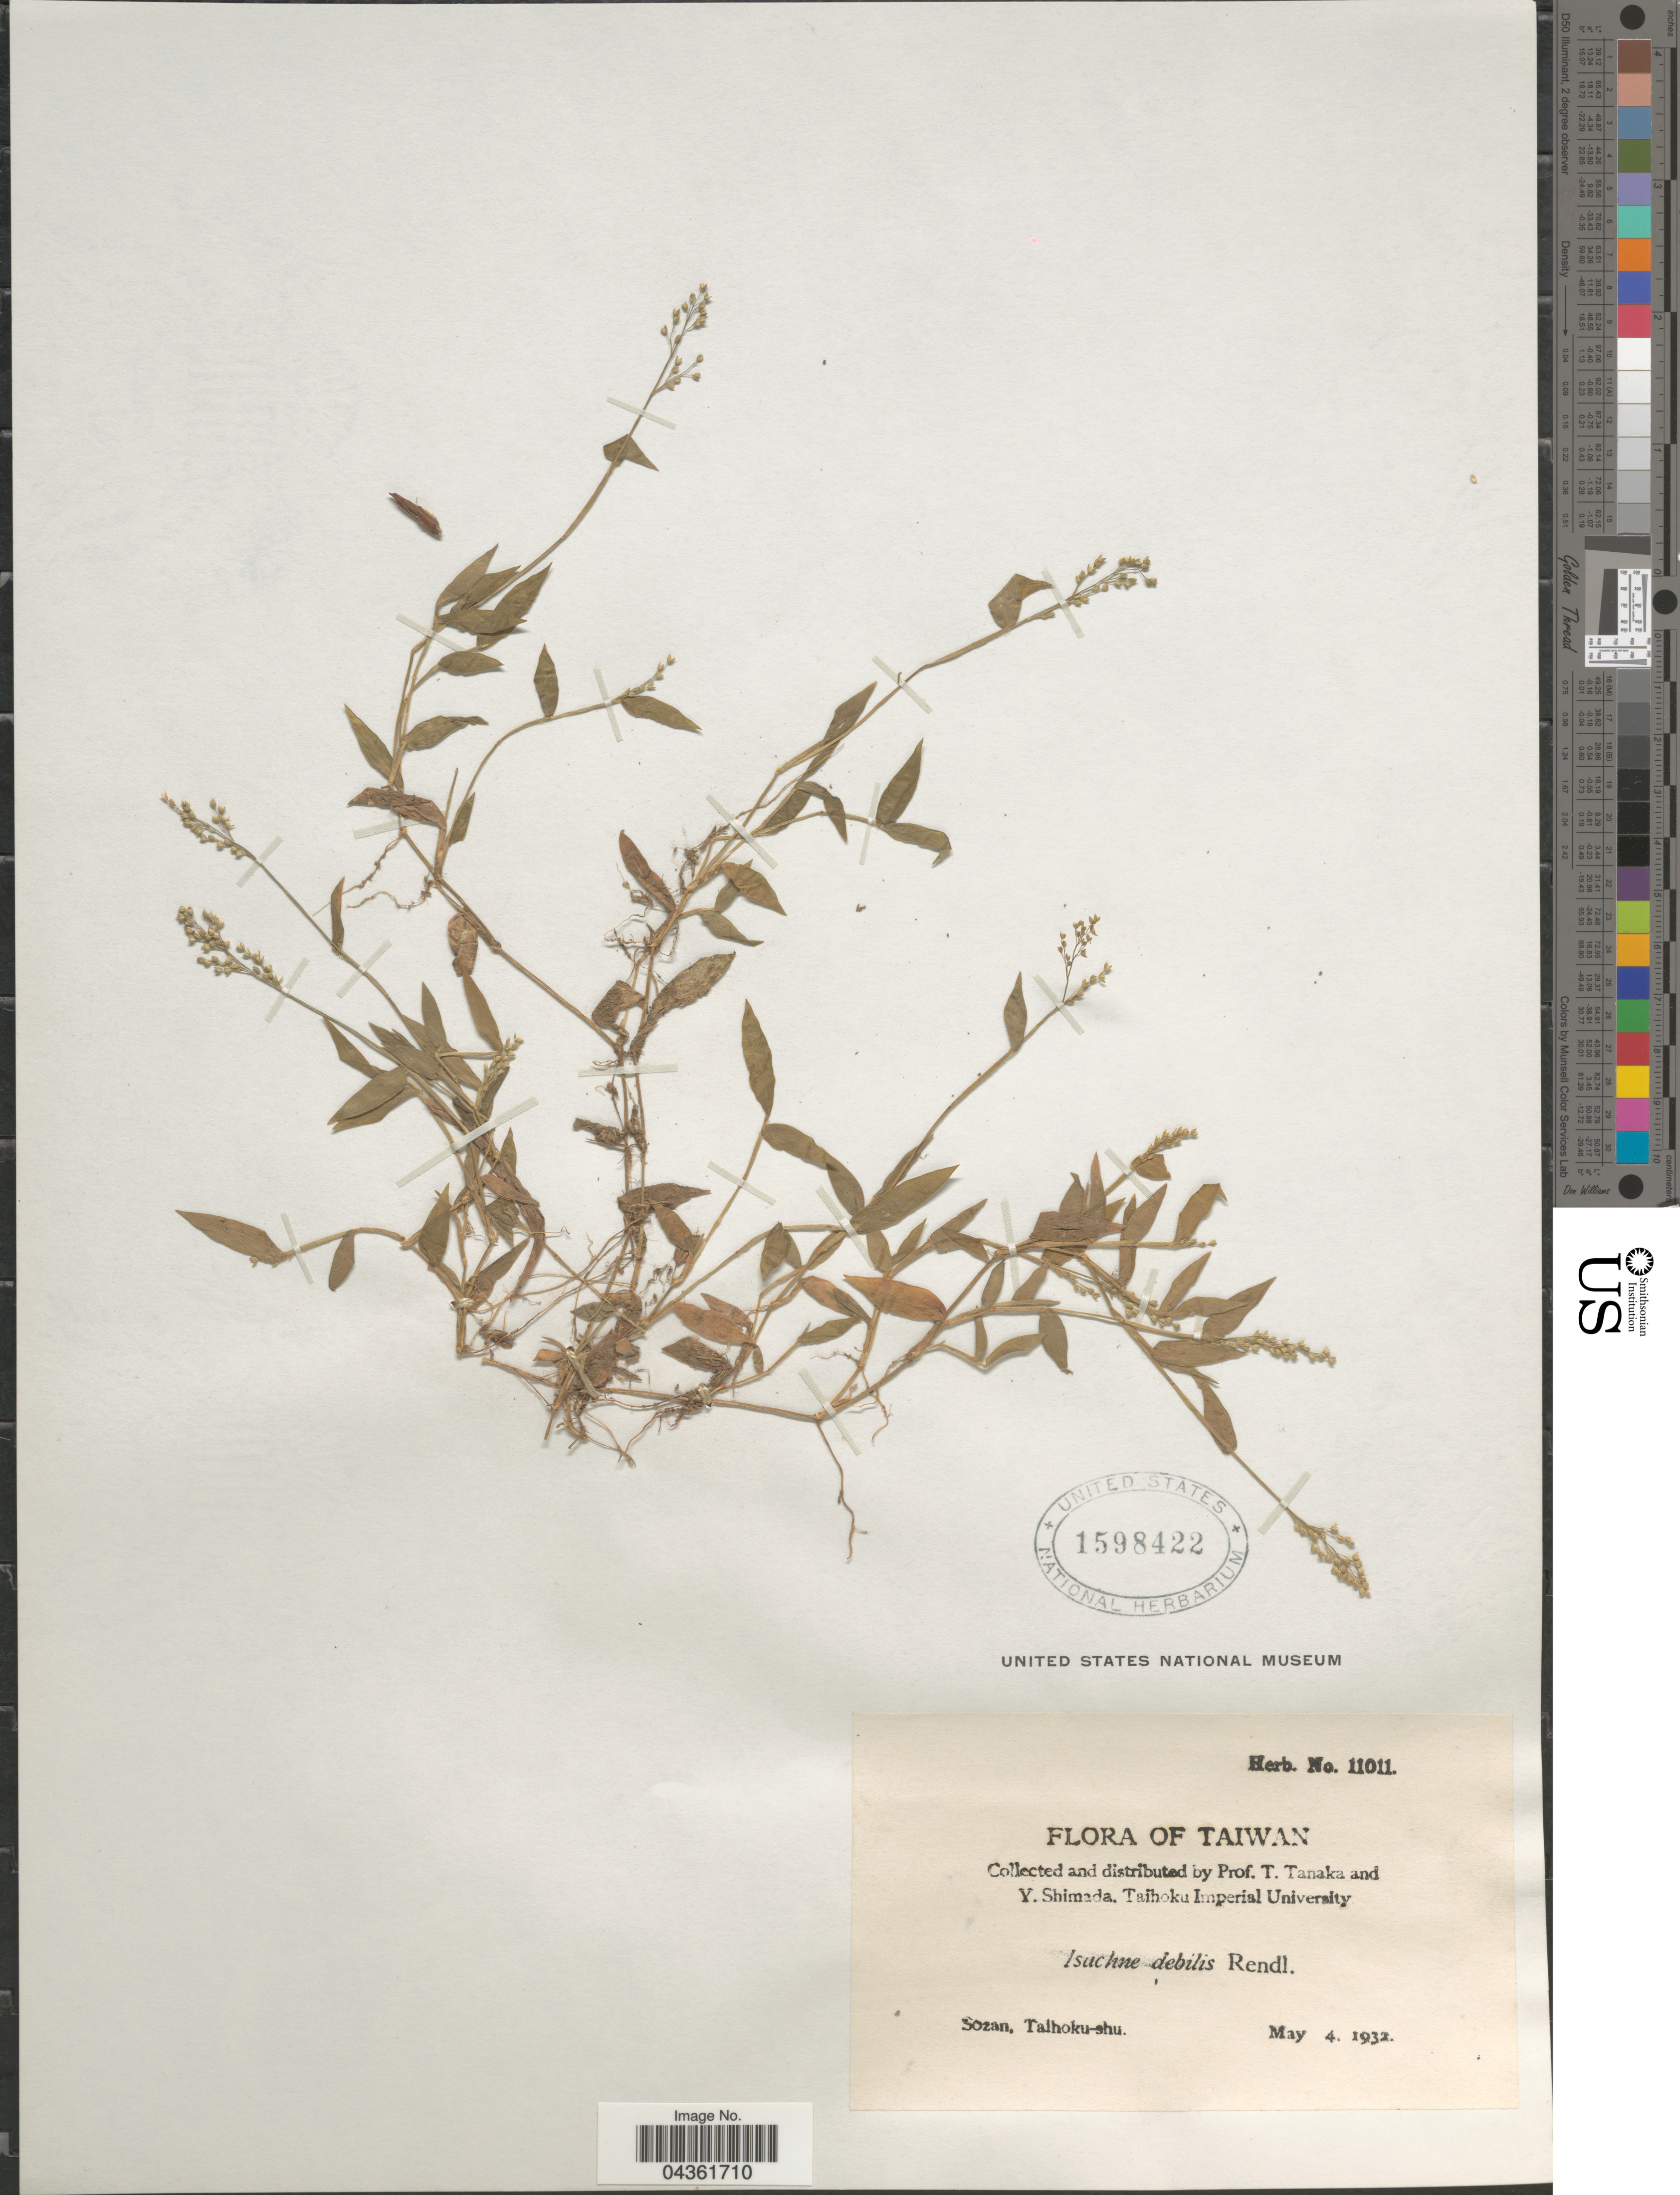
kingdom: Plantae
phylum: Tracheophyta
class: Liliopsida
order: Poales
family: Poaceae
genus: Isachne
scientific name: Isachne myosotis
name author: Nees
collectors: T. Tanaka & Y. Shimada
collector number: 11011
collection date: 1932-05-04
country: Taiwan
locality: Sozan, Taihoku-shu.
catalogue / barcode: US 1598422